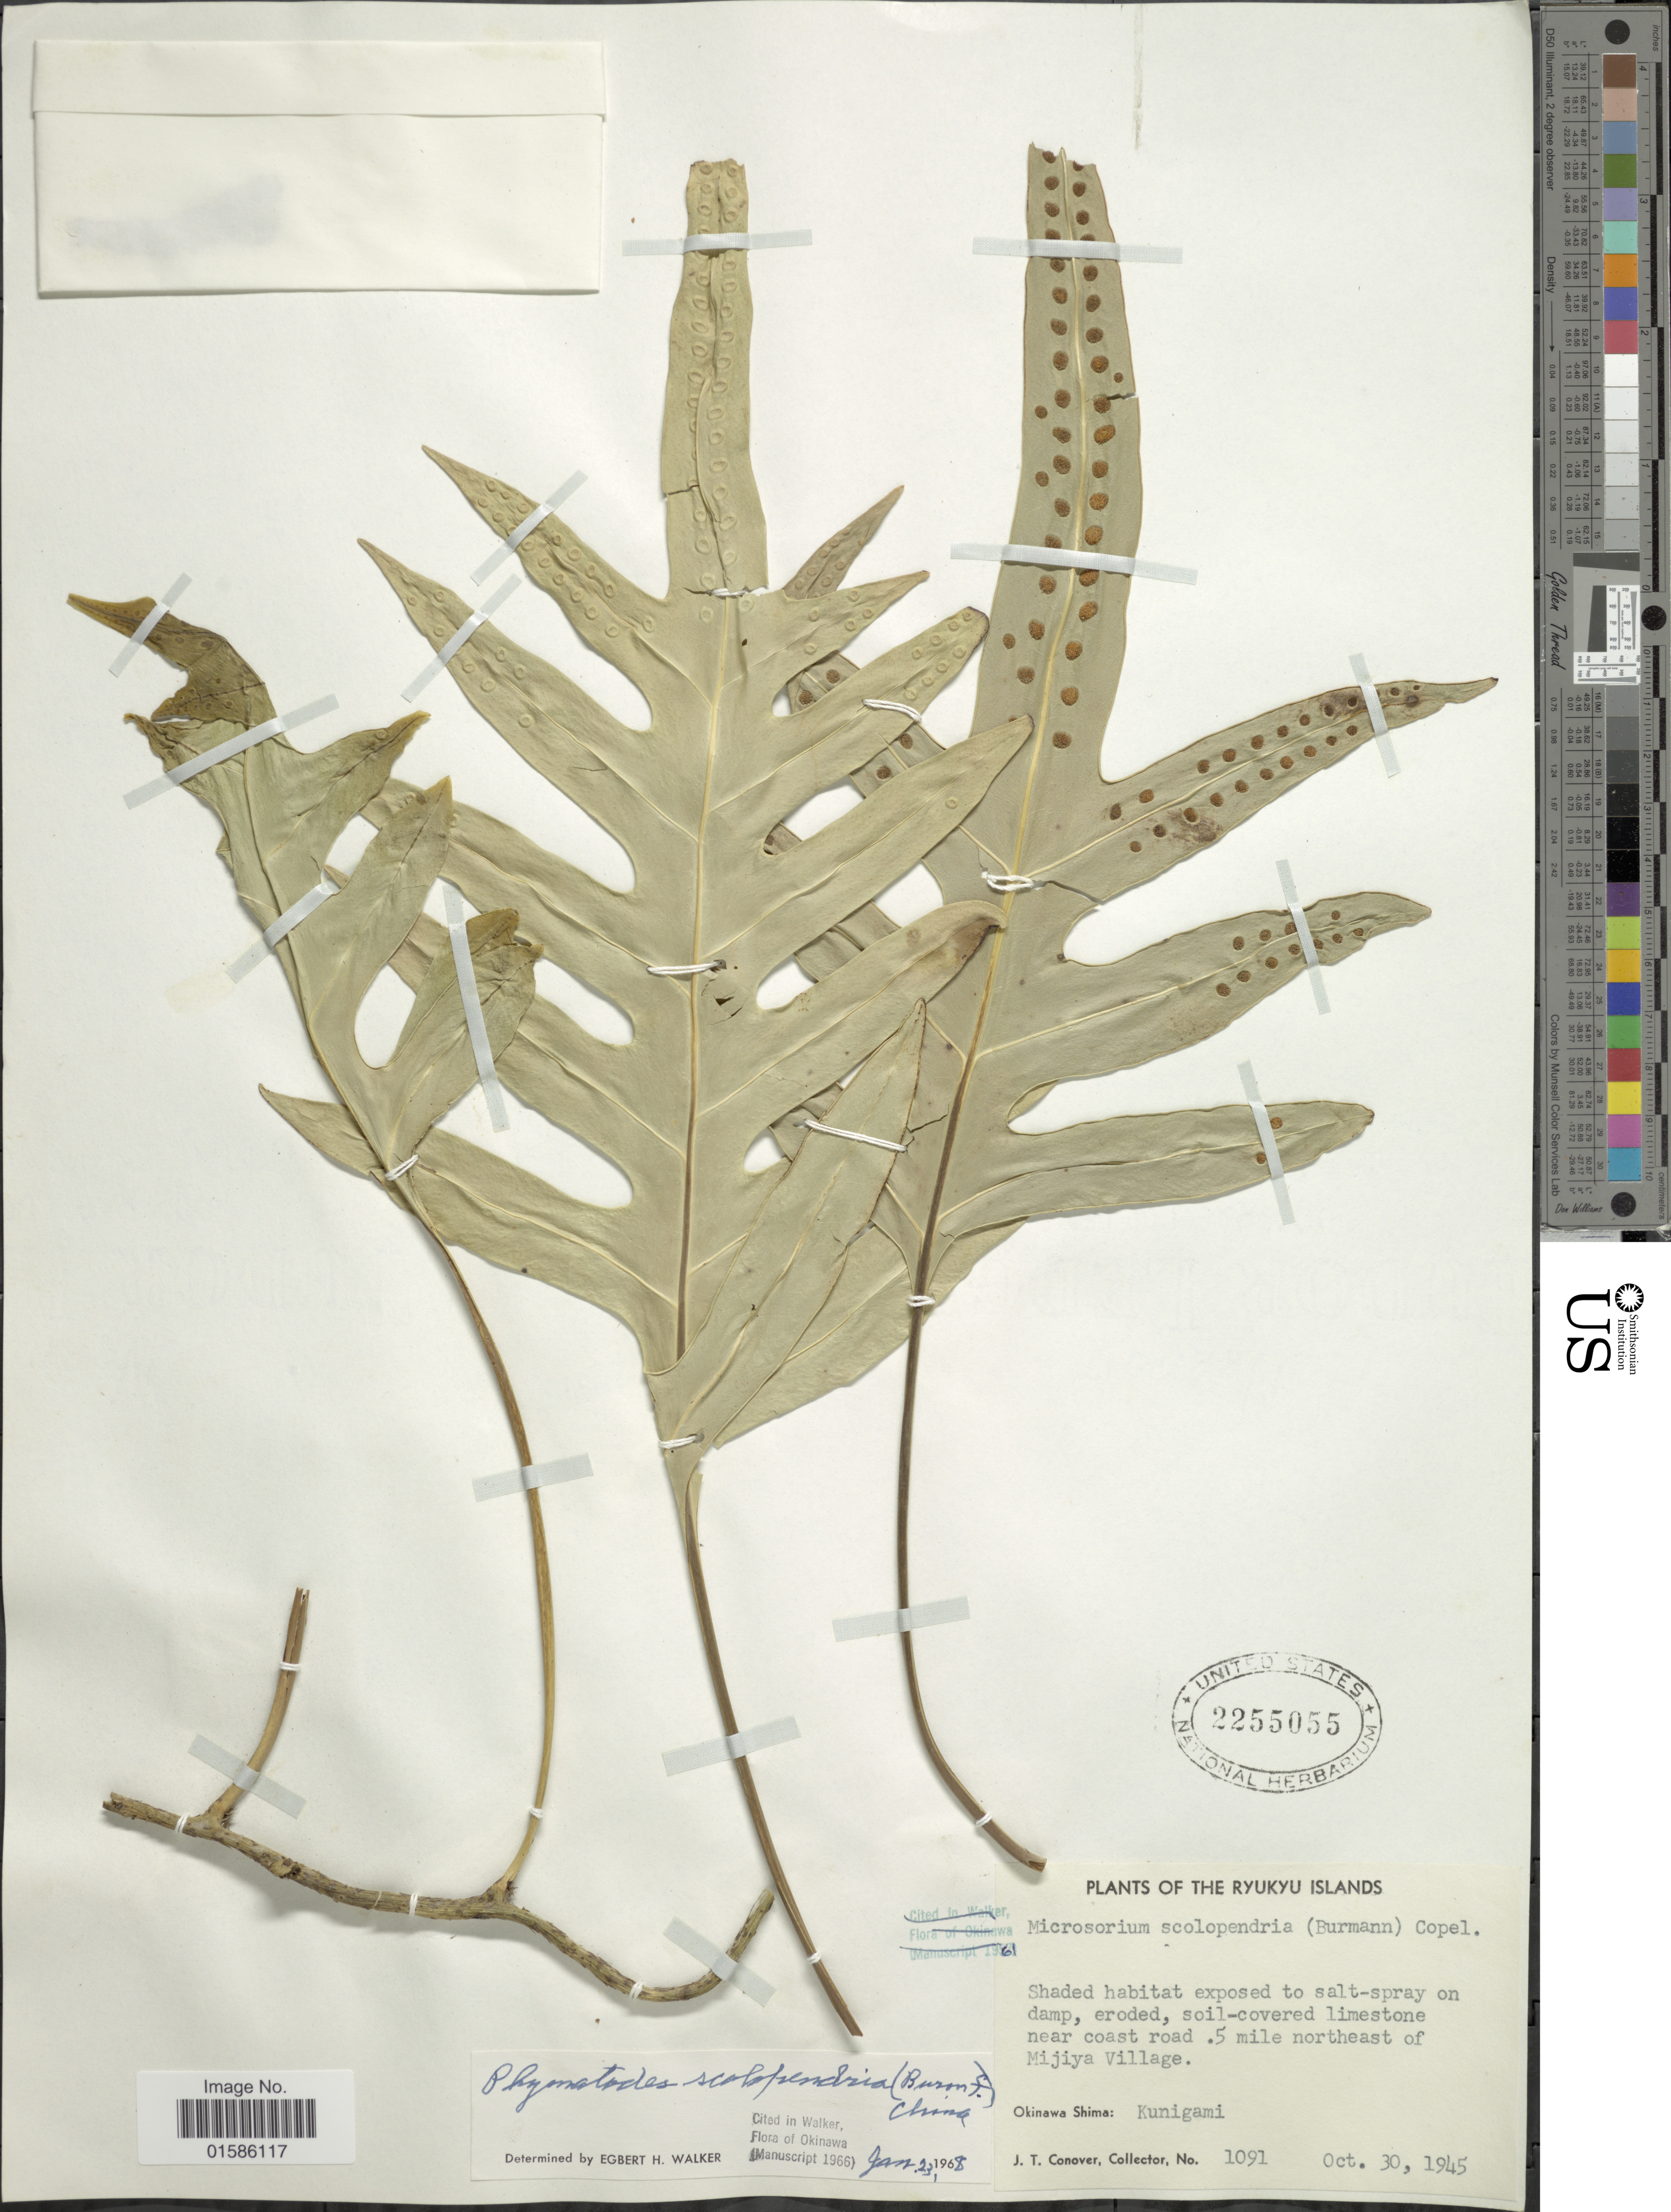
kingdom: Plantae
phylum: Tracheophyta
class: Polypodiopsida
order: Polypodiales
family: Polypodiaceae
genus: Microsorum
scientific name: Microsorum scolopendria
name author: (Burm. f.) Copel.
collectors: J. T. Conover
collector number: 1091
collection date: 1945-10-30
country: Japan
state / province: Okinawa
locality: The Ryukyu Islands, 5 mile norteast of Mijiya Village, Okinawa Shima: Kunigami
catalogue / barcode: US 2255055